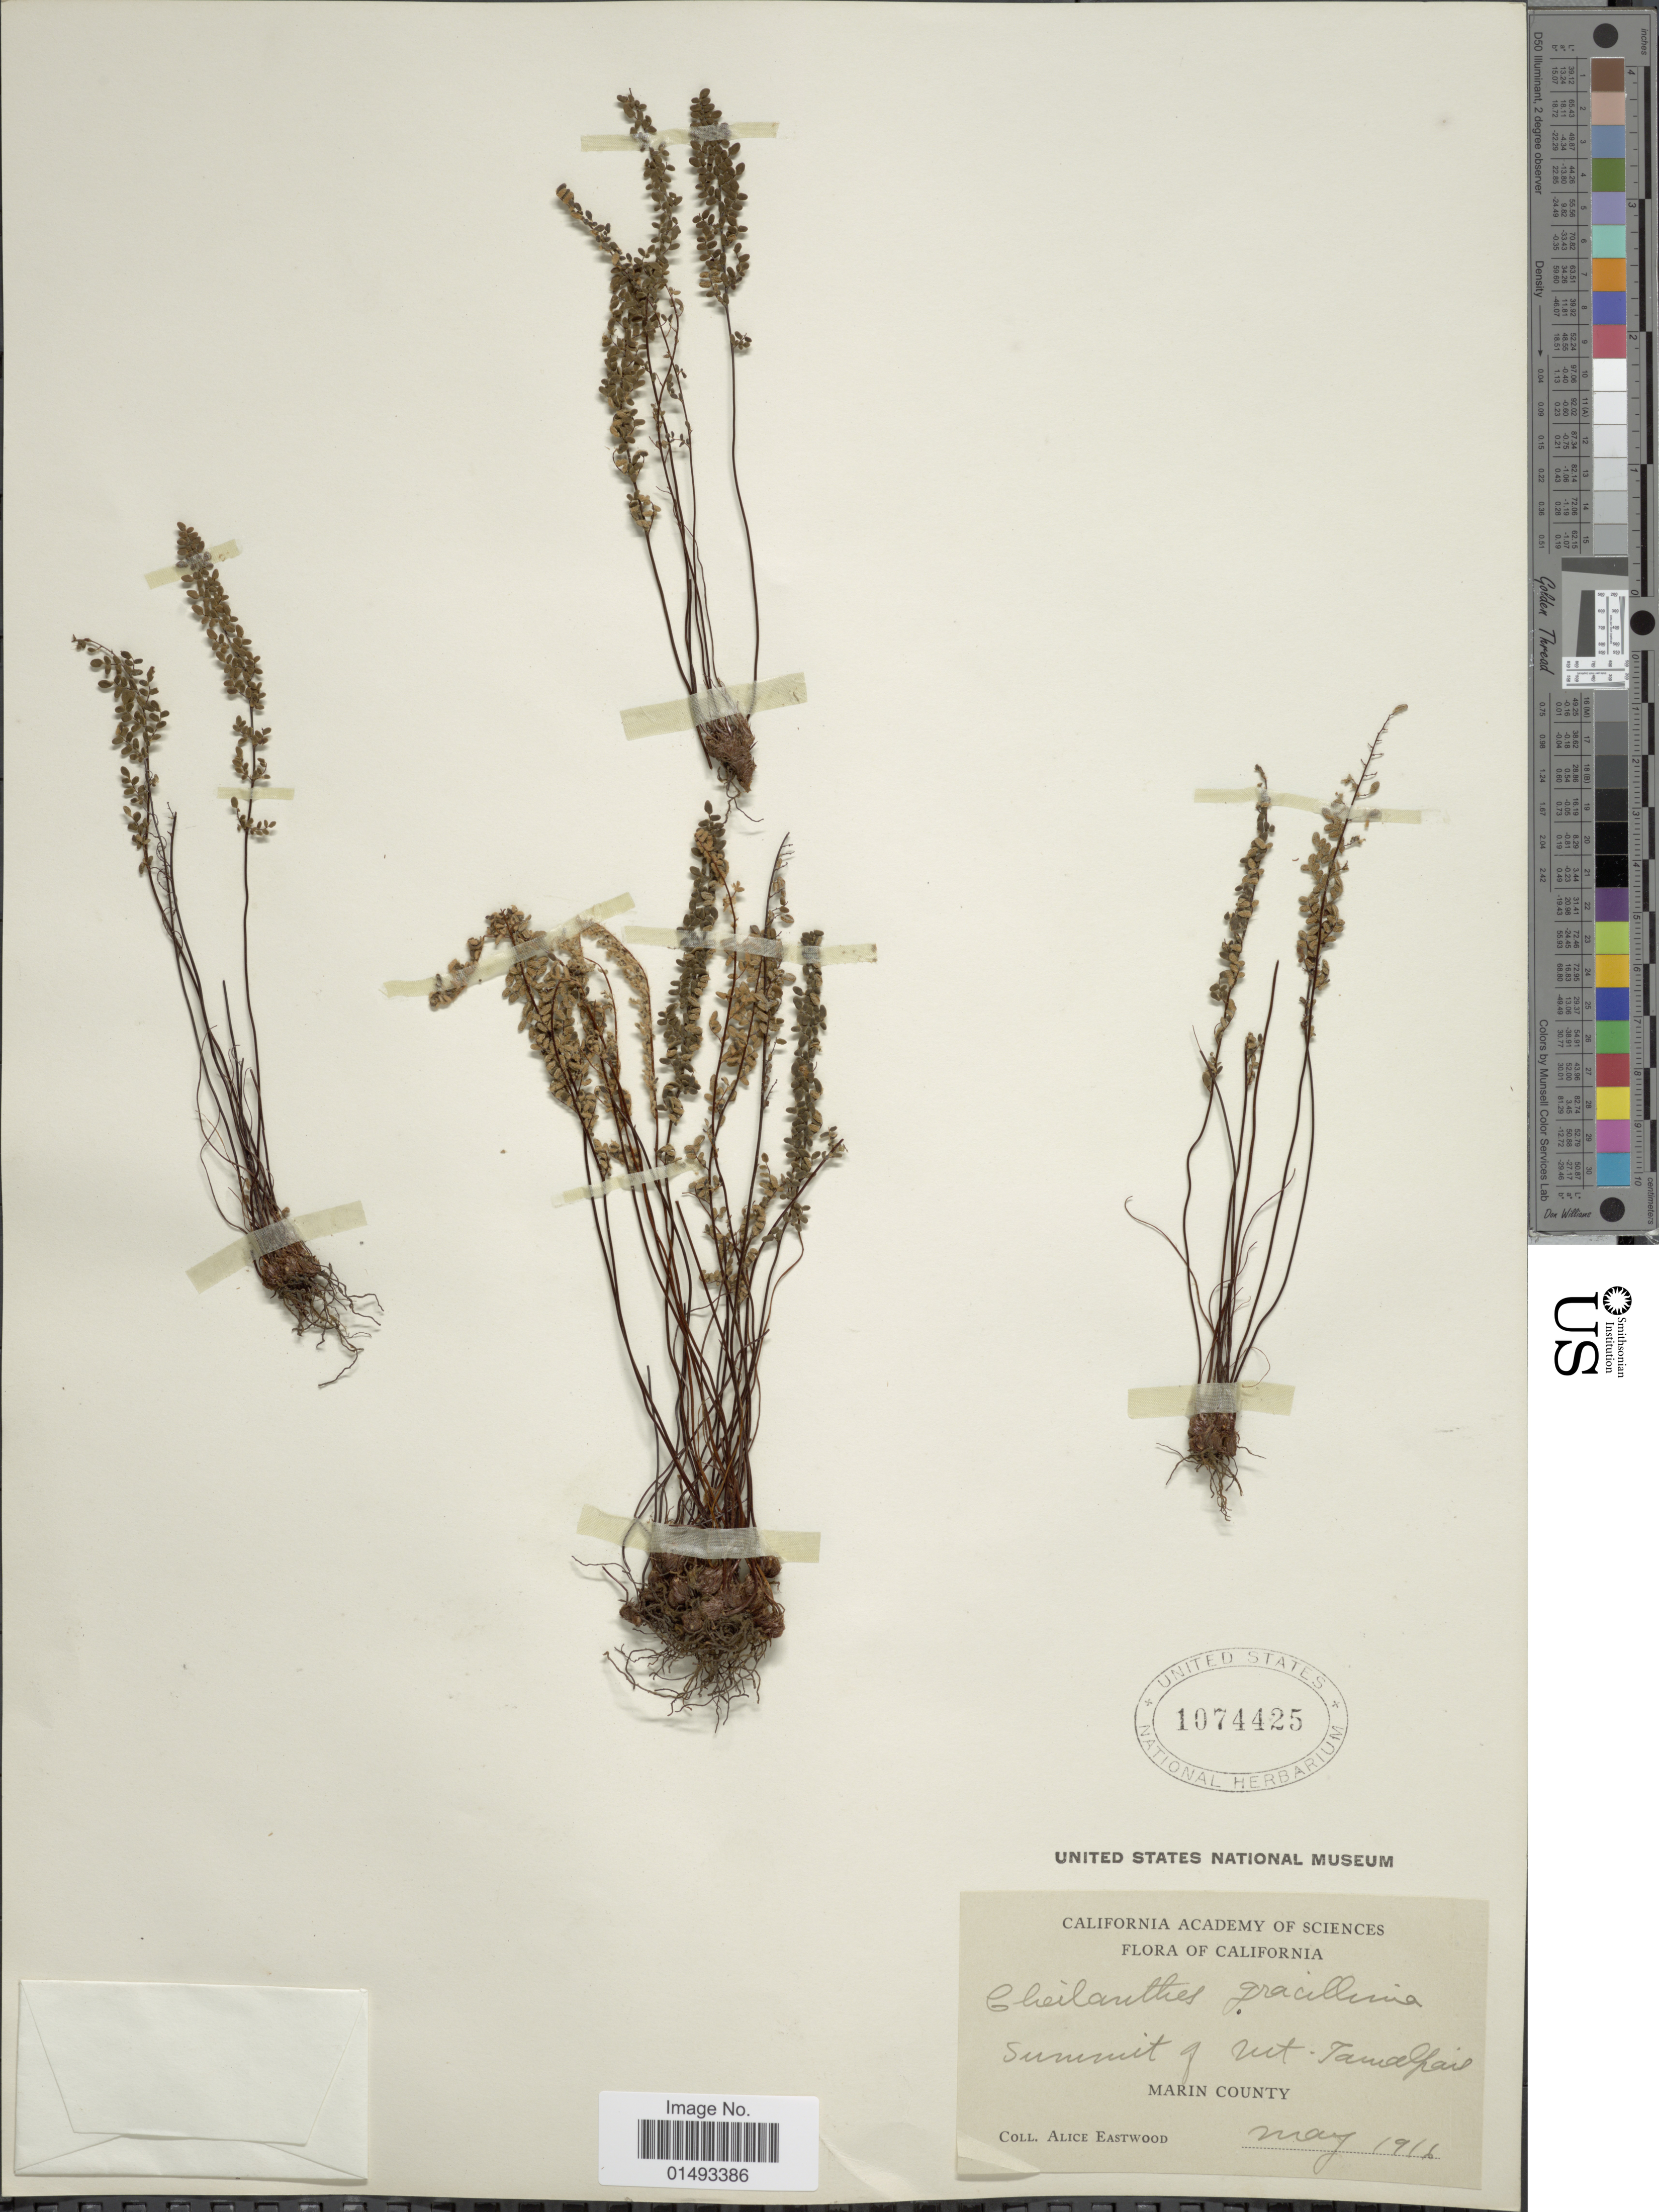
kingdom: Plantae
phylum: Tracheophyta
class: Polypodiopsida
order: Polypodiales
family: Pteridaceae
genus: Myriopteris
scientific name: Myriopteris gracillima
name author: (D.C. Eaton) J. Sm.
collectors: A. Eastwood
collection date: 1916-05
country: United States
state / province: California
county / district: Marin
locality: Flora of California, Summit g Mt. Jamapais, Marin County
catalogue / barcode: US 1074425